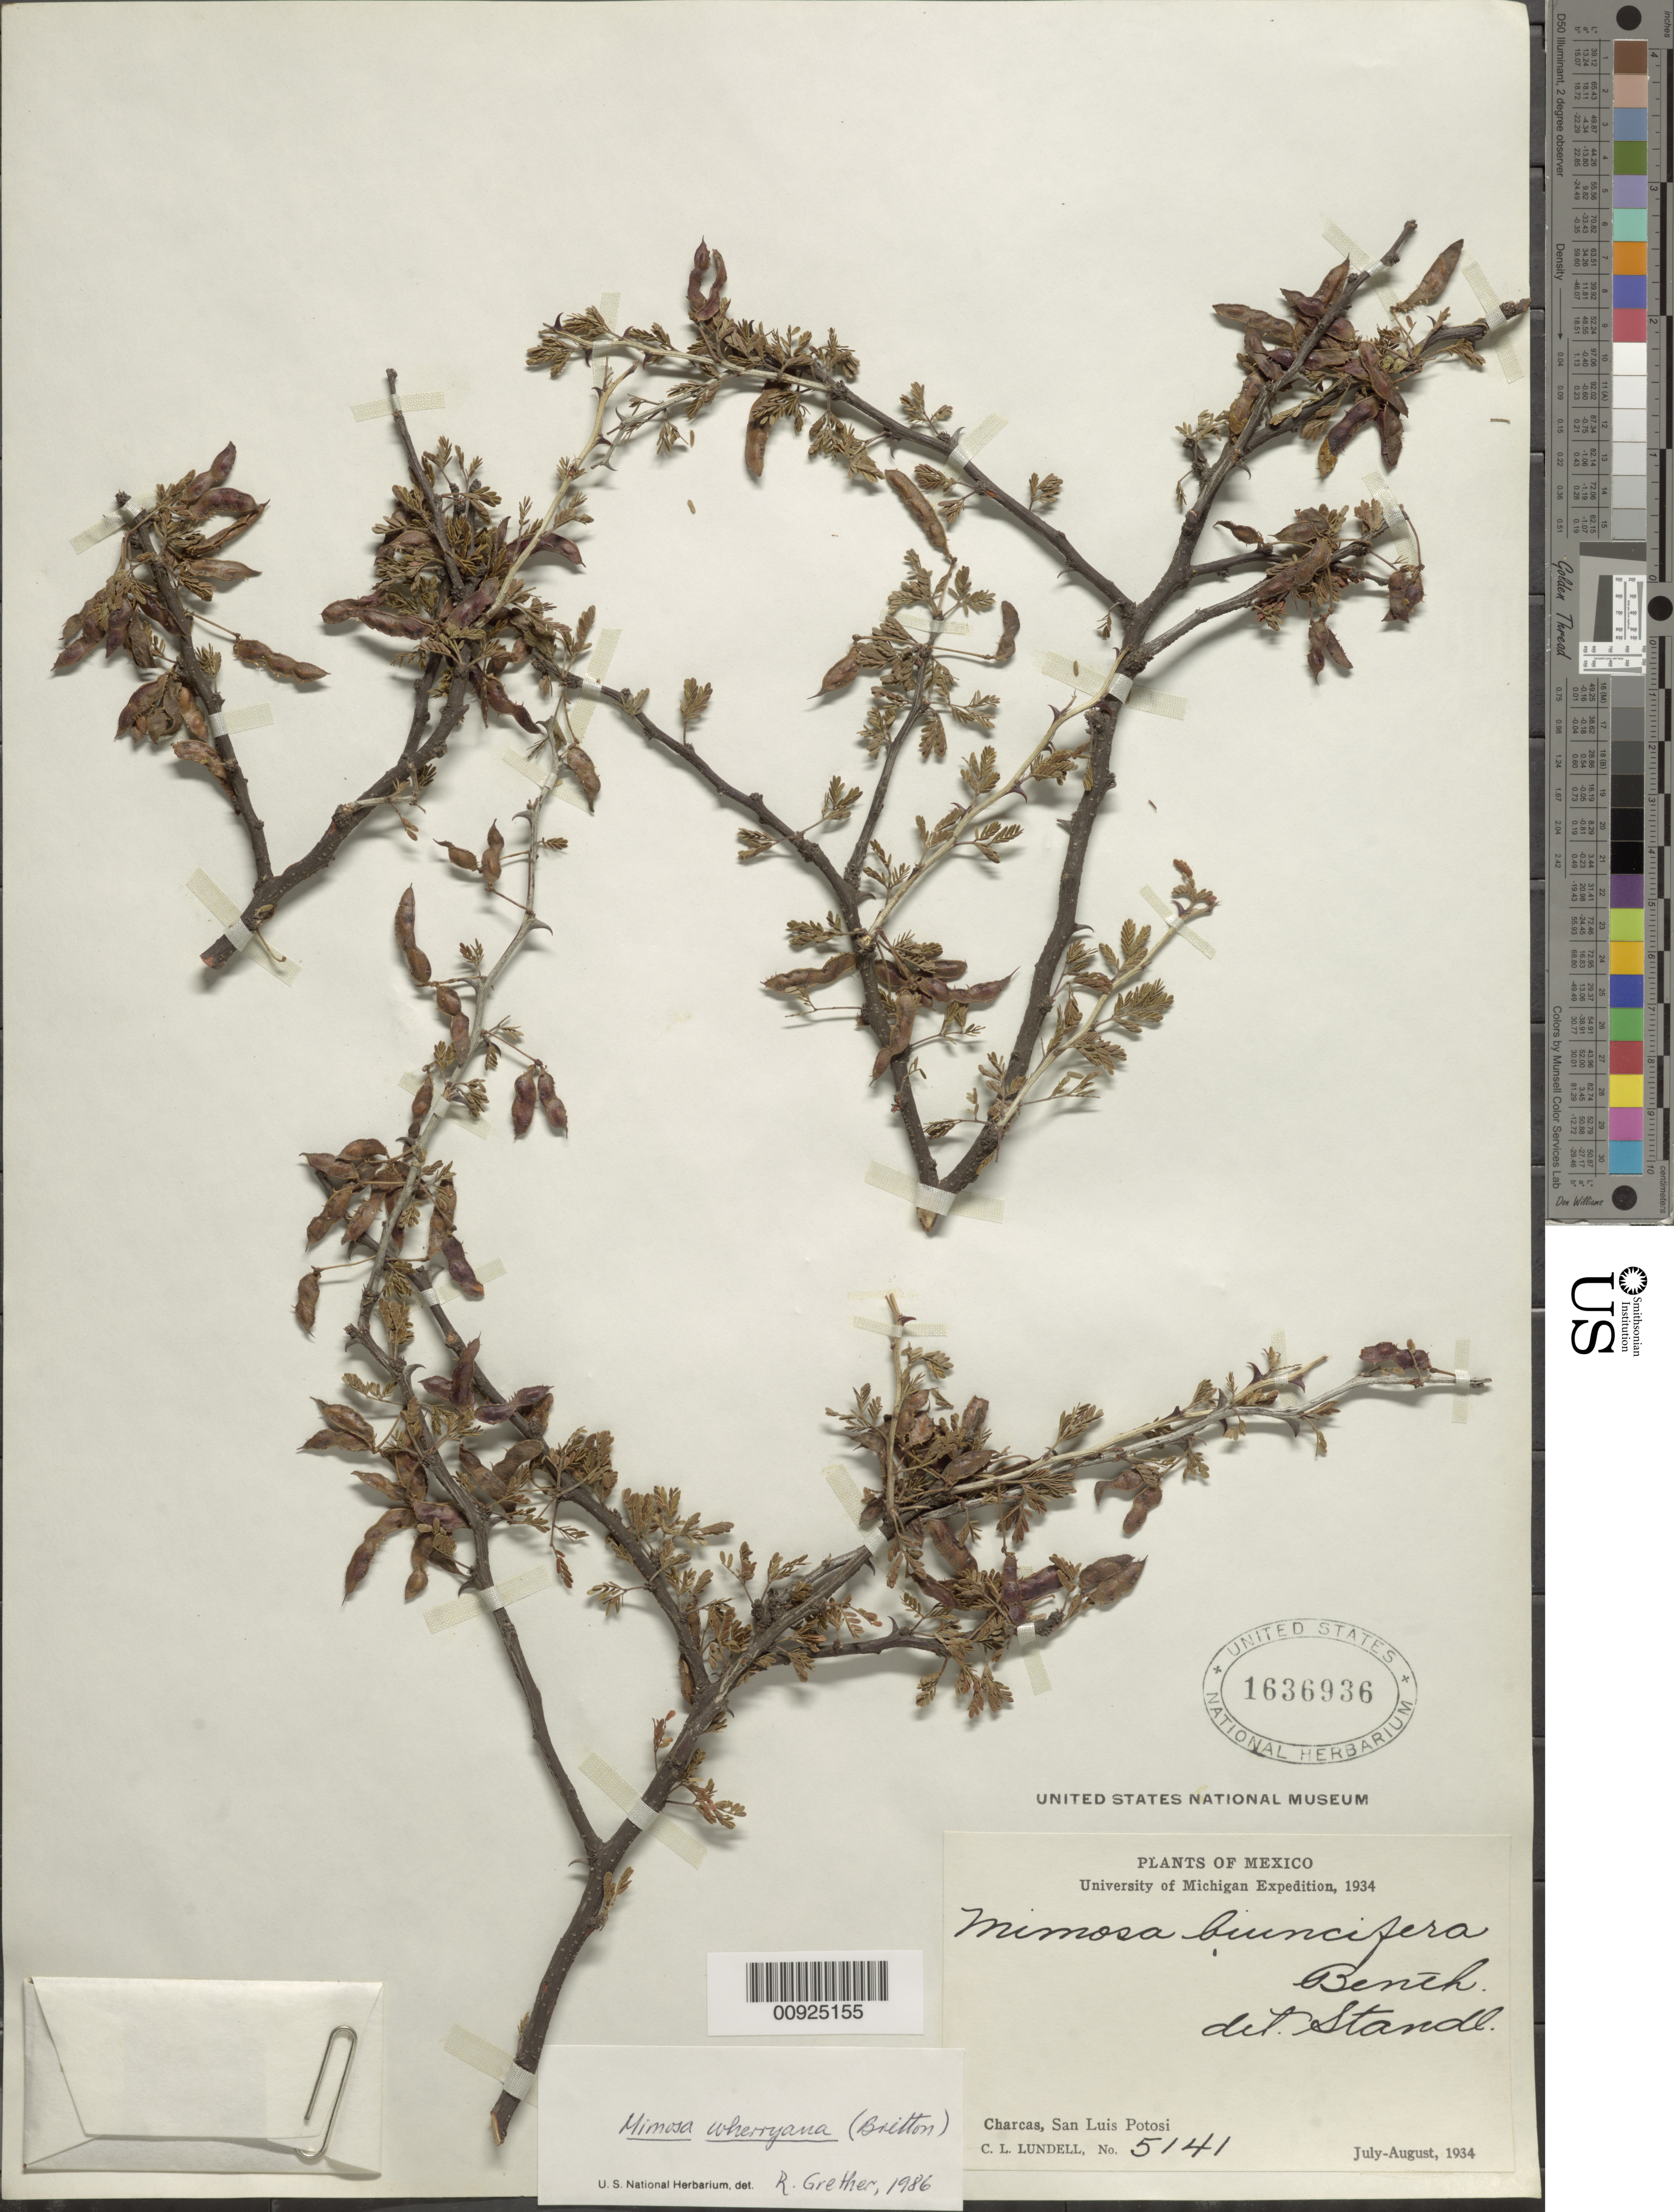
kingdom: Plantae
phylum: Tracheophyta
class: Magnoliopsida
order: Fabales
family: Fabaceae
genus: Mimosa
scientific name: Mimosa wherryana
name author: (Britton) Standl.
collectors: C. L. Lundell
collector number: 5141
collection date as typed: Jul 1934 to -- Aug 1934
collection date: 1934-07/1934-08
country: Mexico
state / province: San Luis Potosí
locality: Charcas, San Luis Potosí.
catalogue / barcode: US 1636936